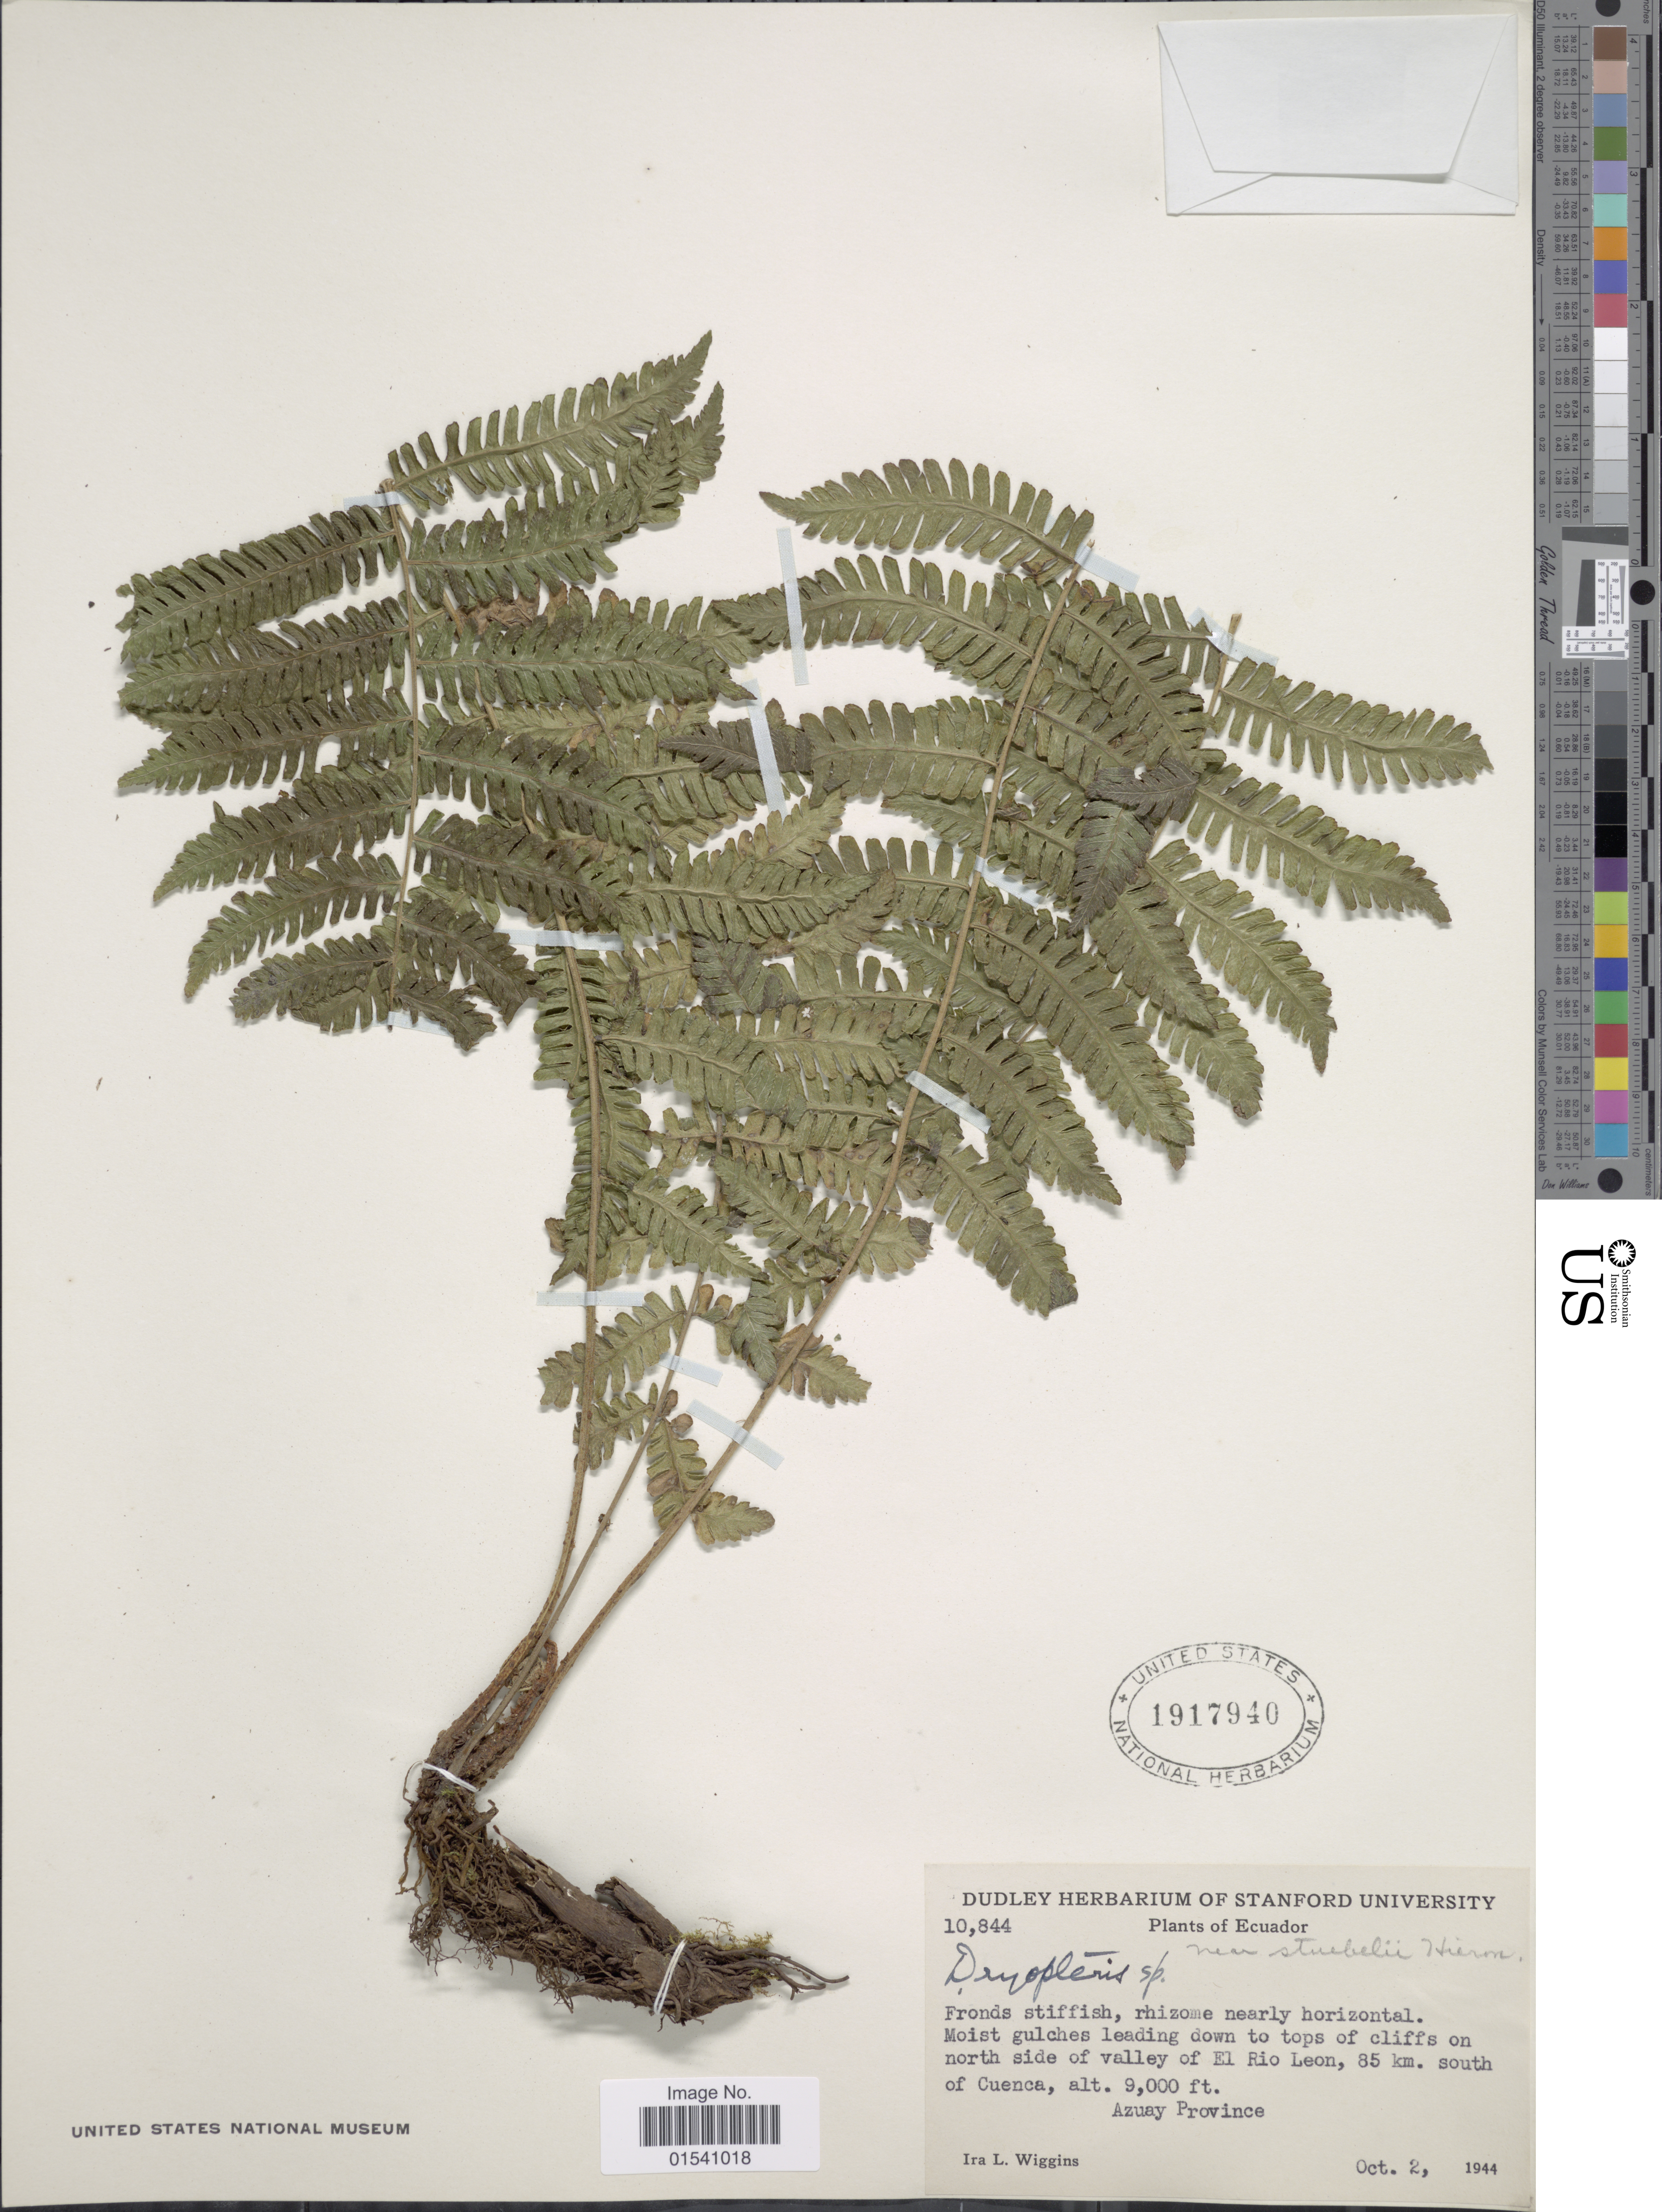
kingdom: Plantae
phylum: Tracheophyta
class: Polypodiopsida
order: Polypodiales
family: Thelypteridaceae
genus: Amauropelta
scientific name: Amauropelta stuebelii (Jenman) comb. nov., ined 2015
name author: (Jenman)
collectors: I. L. Wiggins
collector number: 10844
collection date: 1944-10-02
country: Ecuador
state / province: Azuay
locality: Moist gulches leading down to tops of cliffs on north side of valley of El Rio Leon, 85 km. south of Cuenca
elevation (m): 2743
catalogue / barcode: US 1917940